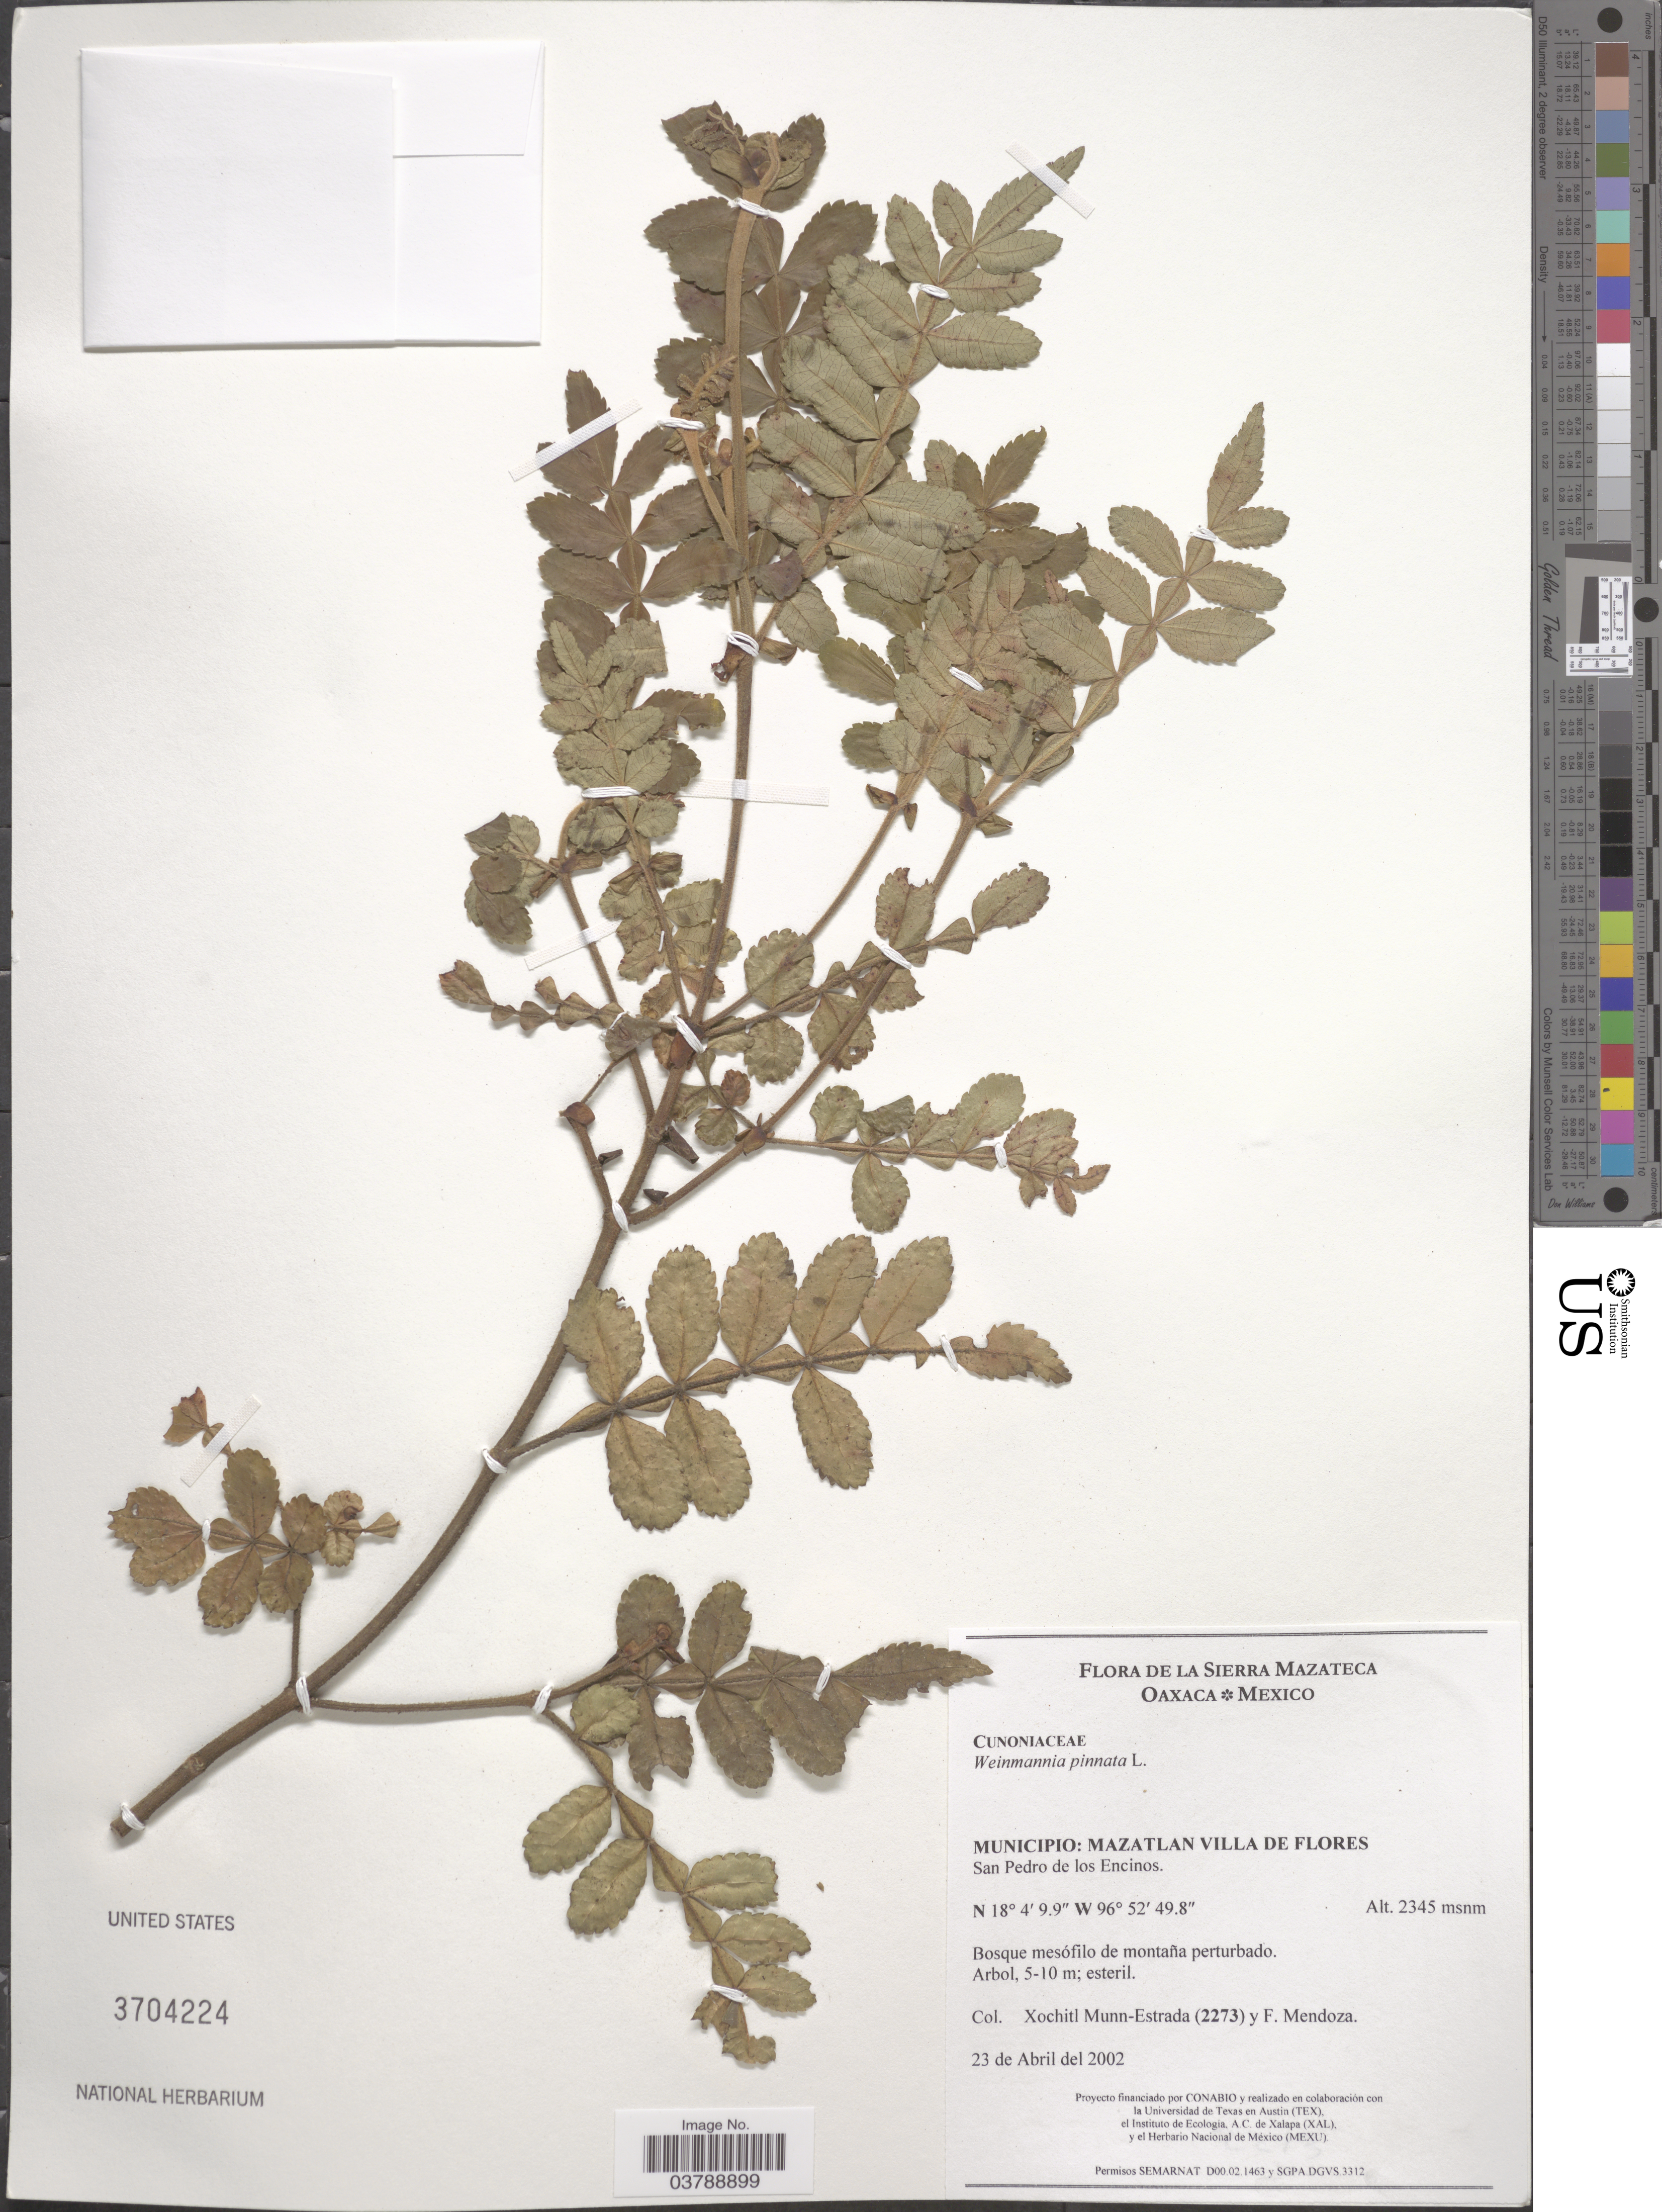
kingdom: Plantae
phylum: Tracheophyta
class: Magnoliopsida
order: Oxalidales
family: Cunoniaceae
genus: Weinmannia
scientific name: Weinmannia pinnata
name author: L.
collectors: X. Munn-Estrada & F. Mendoza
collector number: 2273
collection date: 2002-04-23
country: Mexico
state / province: Oaxaca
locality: Sierra Mazateca. Municipio: Mazatlan Villa de Flores. San Pedro de los Encinos.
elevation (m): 2345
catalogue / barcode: US 3704224